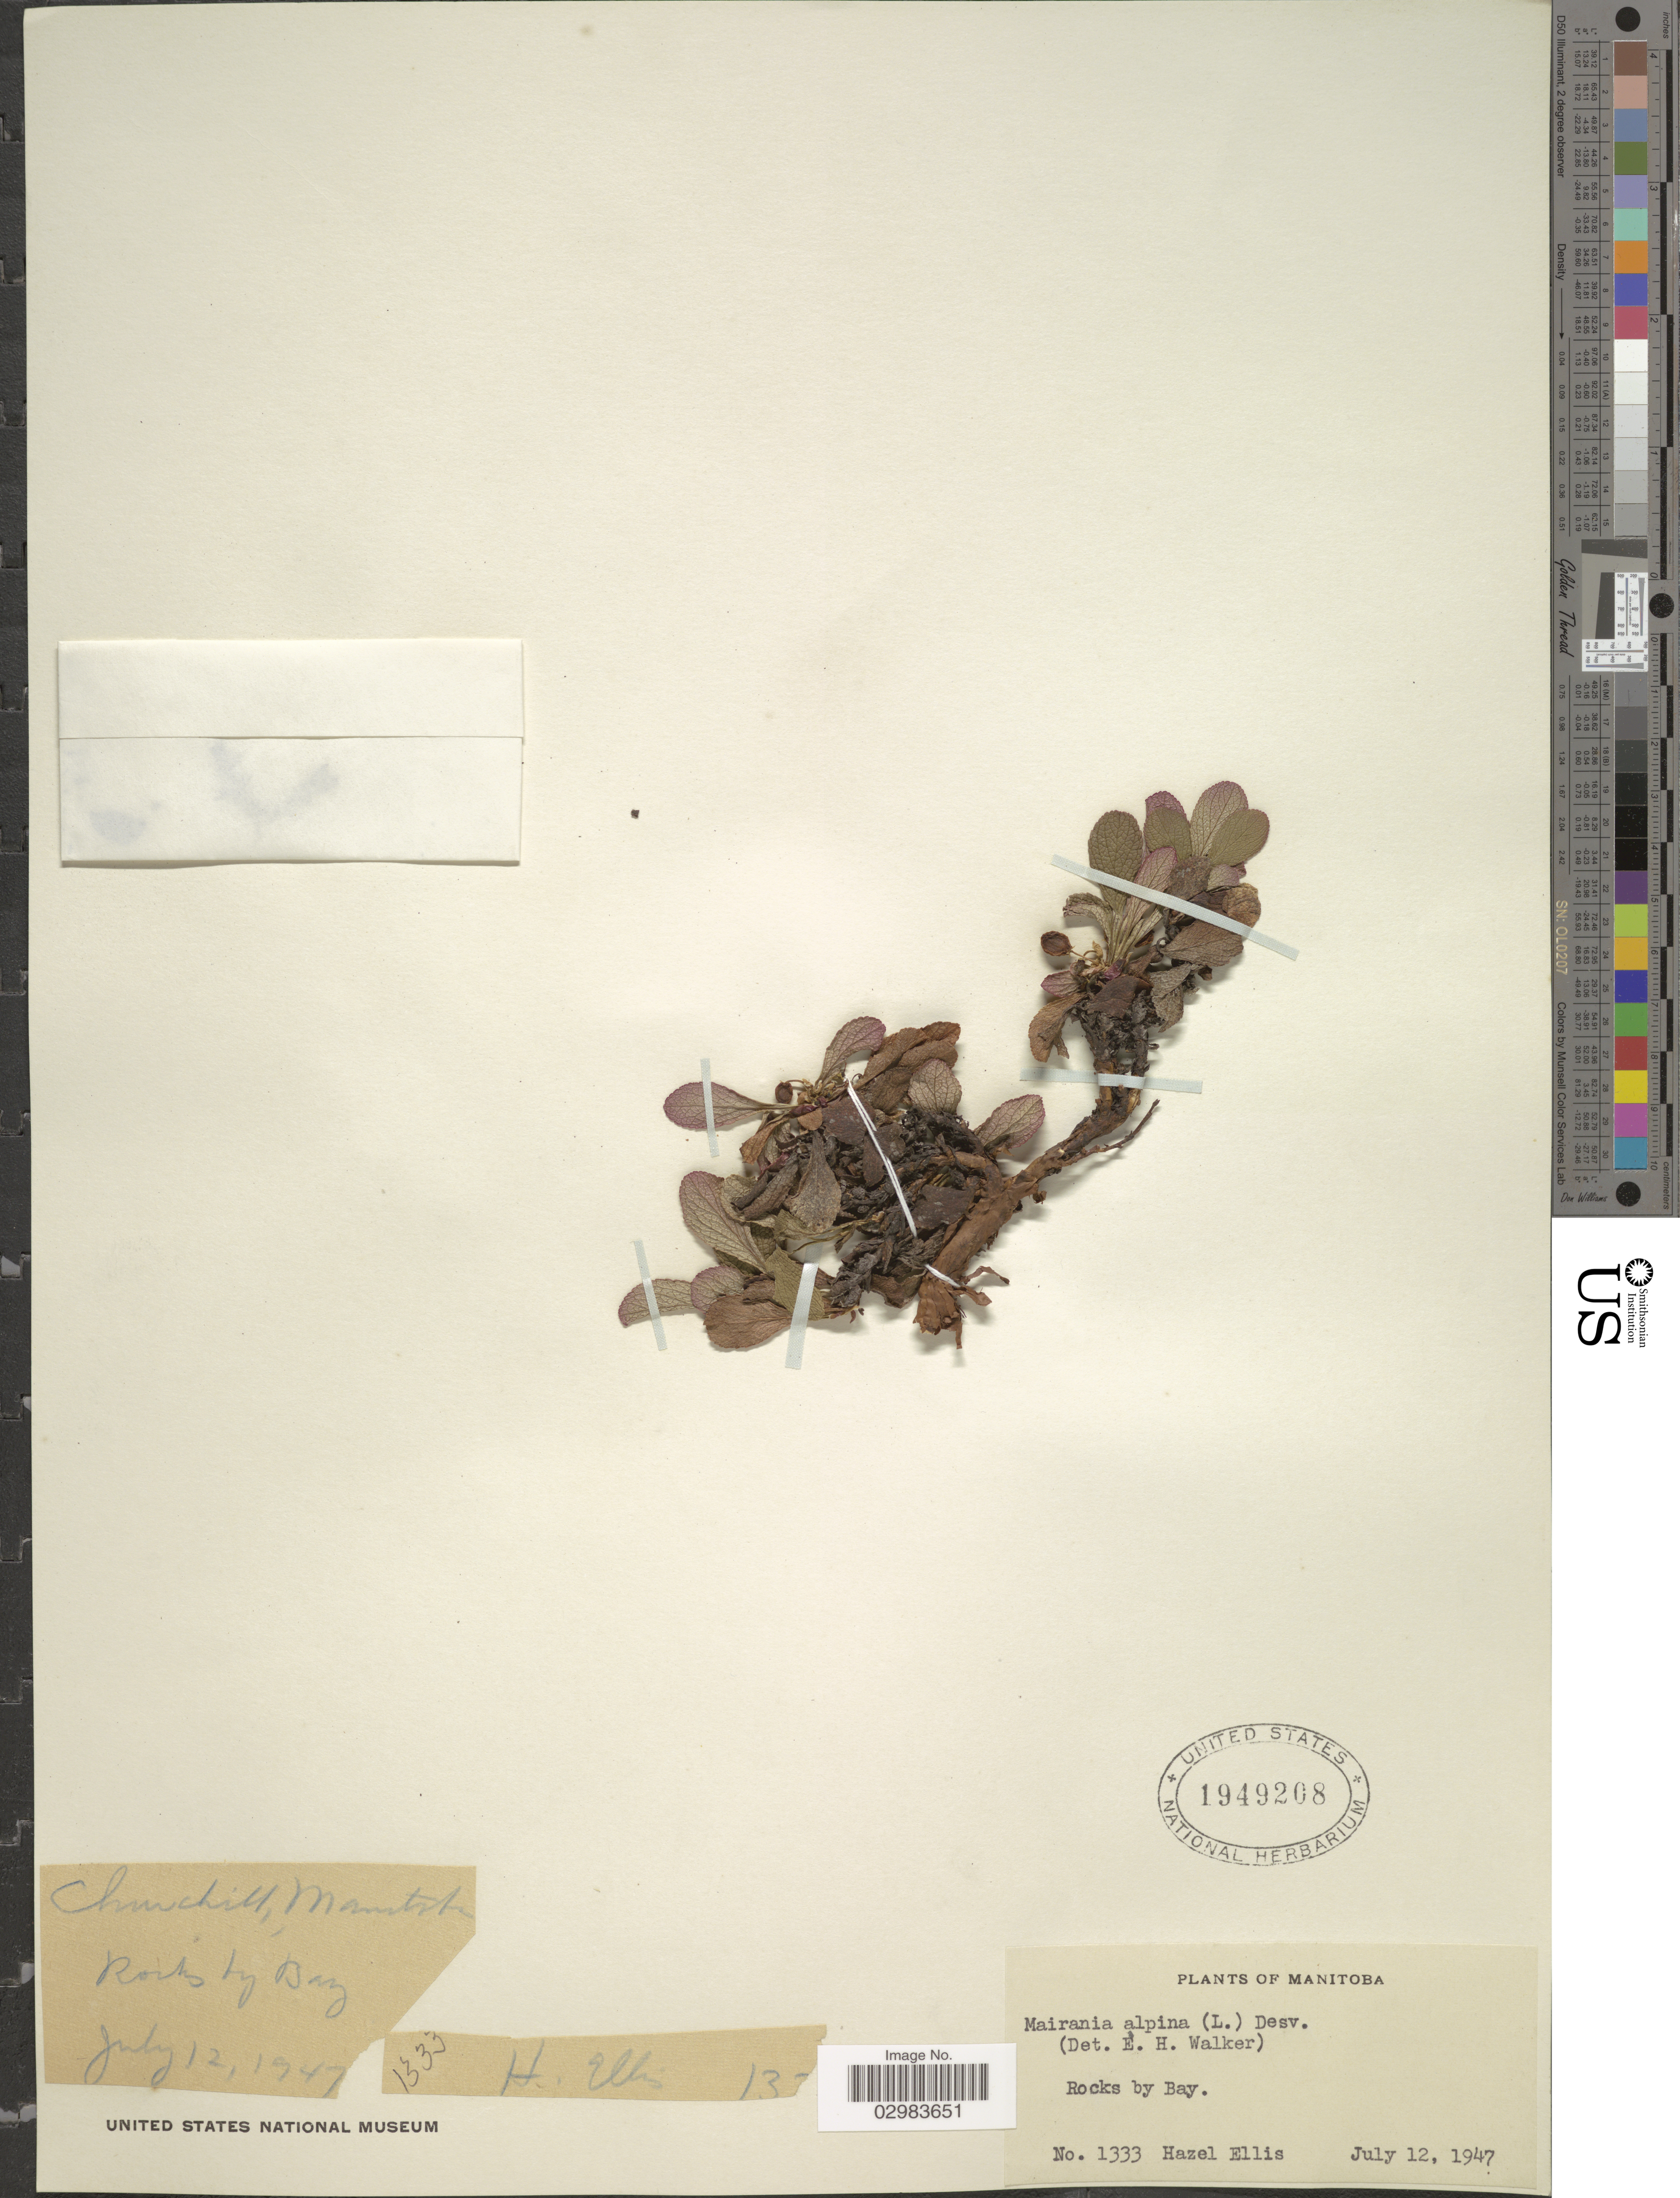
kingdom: Plantae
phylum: Tracheophyta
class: Magnoliopsida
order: Ericales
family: Ericaceae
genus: Arctostaphylos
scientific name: Arctostaphylos alpina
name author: (L.) Spreng.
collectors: H. Ellis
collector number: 1333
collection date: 1947-07-12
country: Canada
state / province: Manitoba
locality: Rocks by Bay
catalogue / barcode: US 1949208